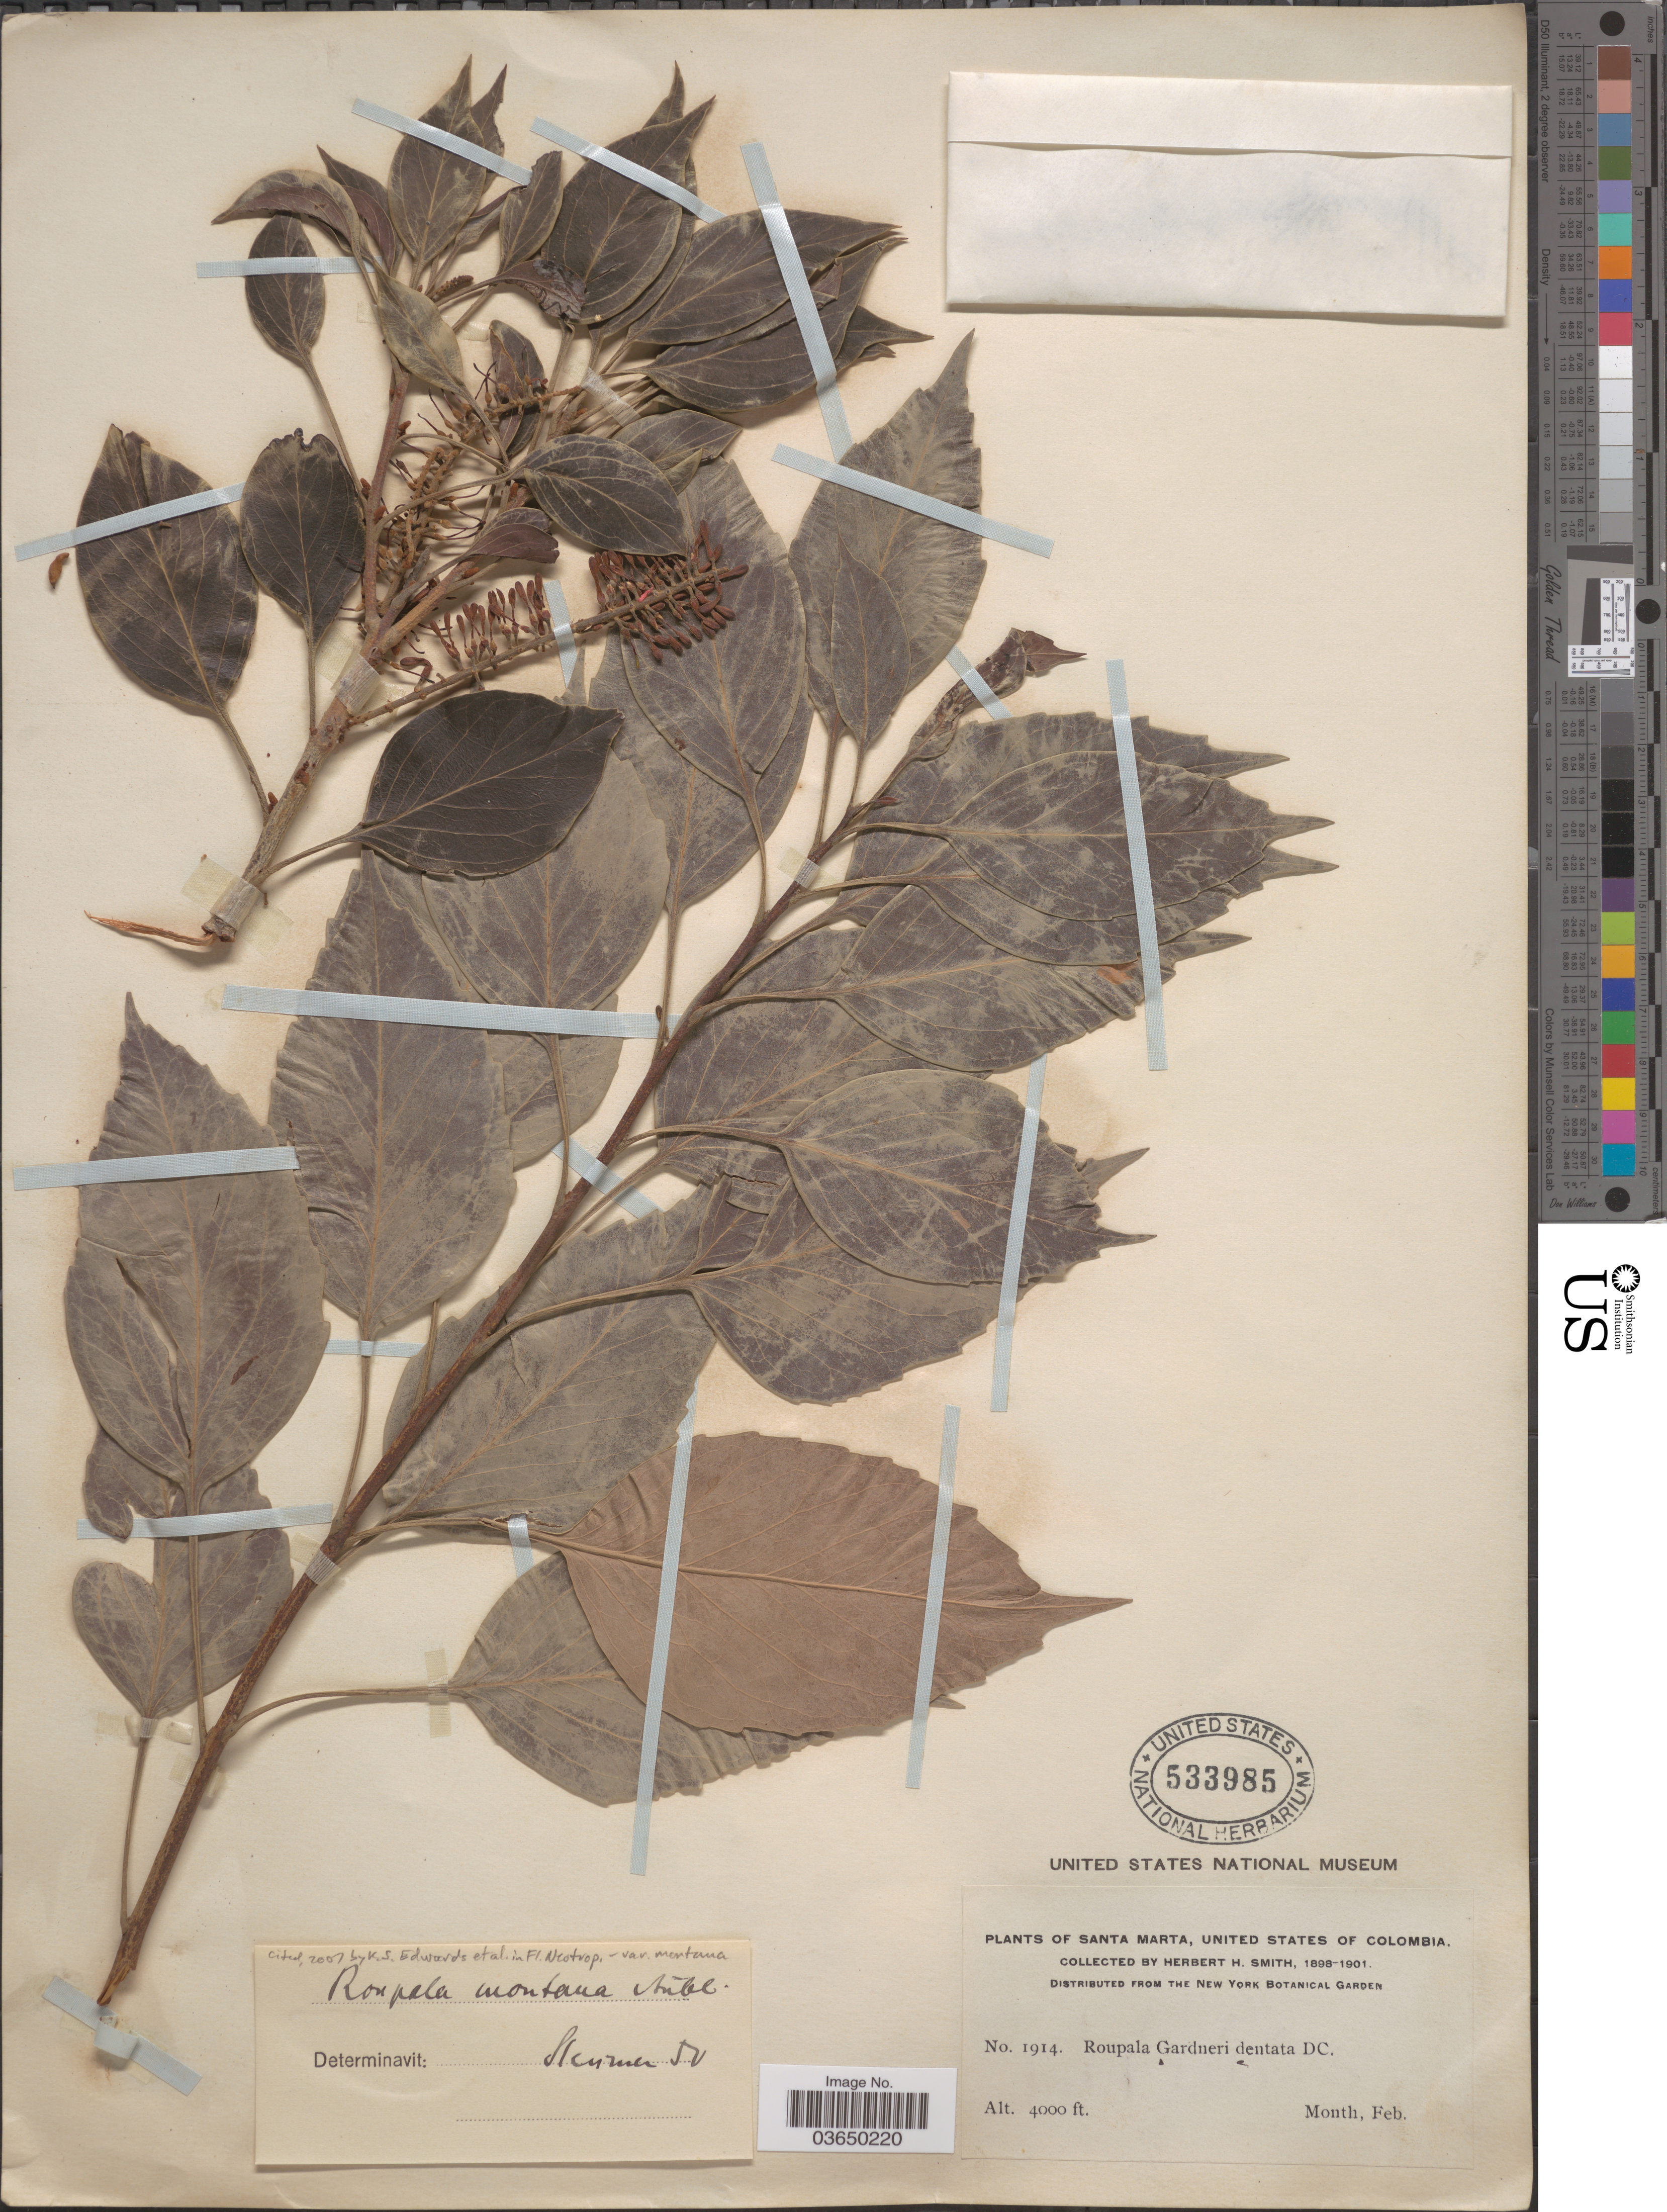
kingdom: Plantae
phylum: Tracheophyta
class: Magnoliopsida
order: Proteales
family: Proteaceae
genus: Roupala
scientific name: Roupala montana var. montana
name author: Aubl.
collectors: Herbert H. Smith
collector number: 1914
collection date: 1898-02/1901-02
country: Colombia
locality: Santa Marta, United States of Colombia.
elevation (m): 1219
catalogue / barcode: US 533985